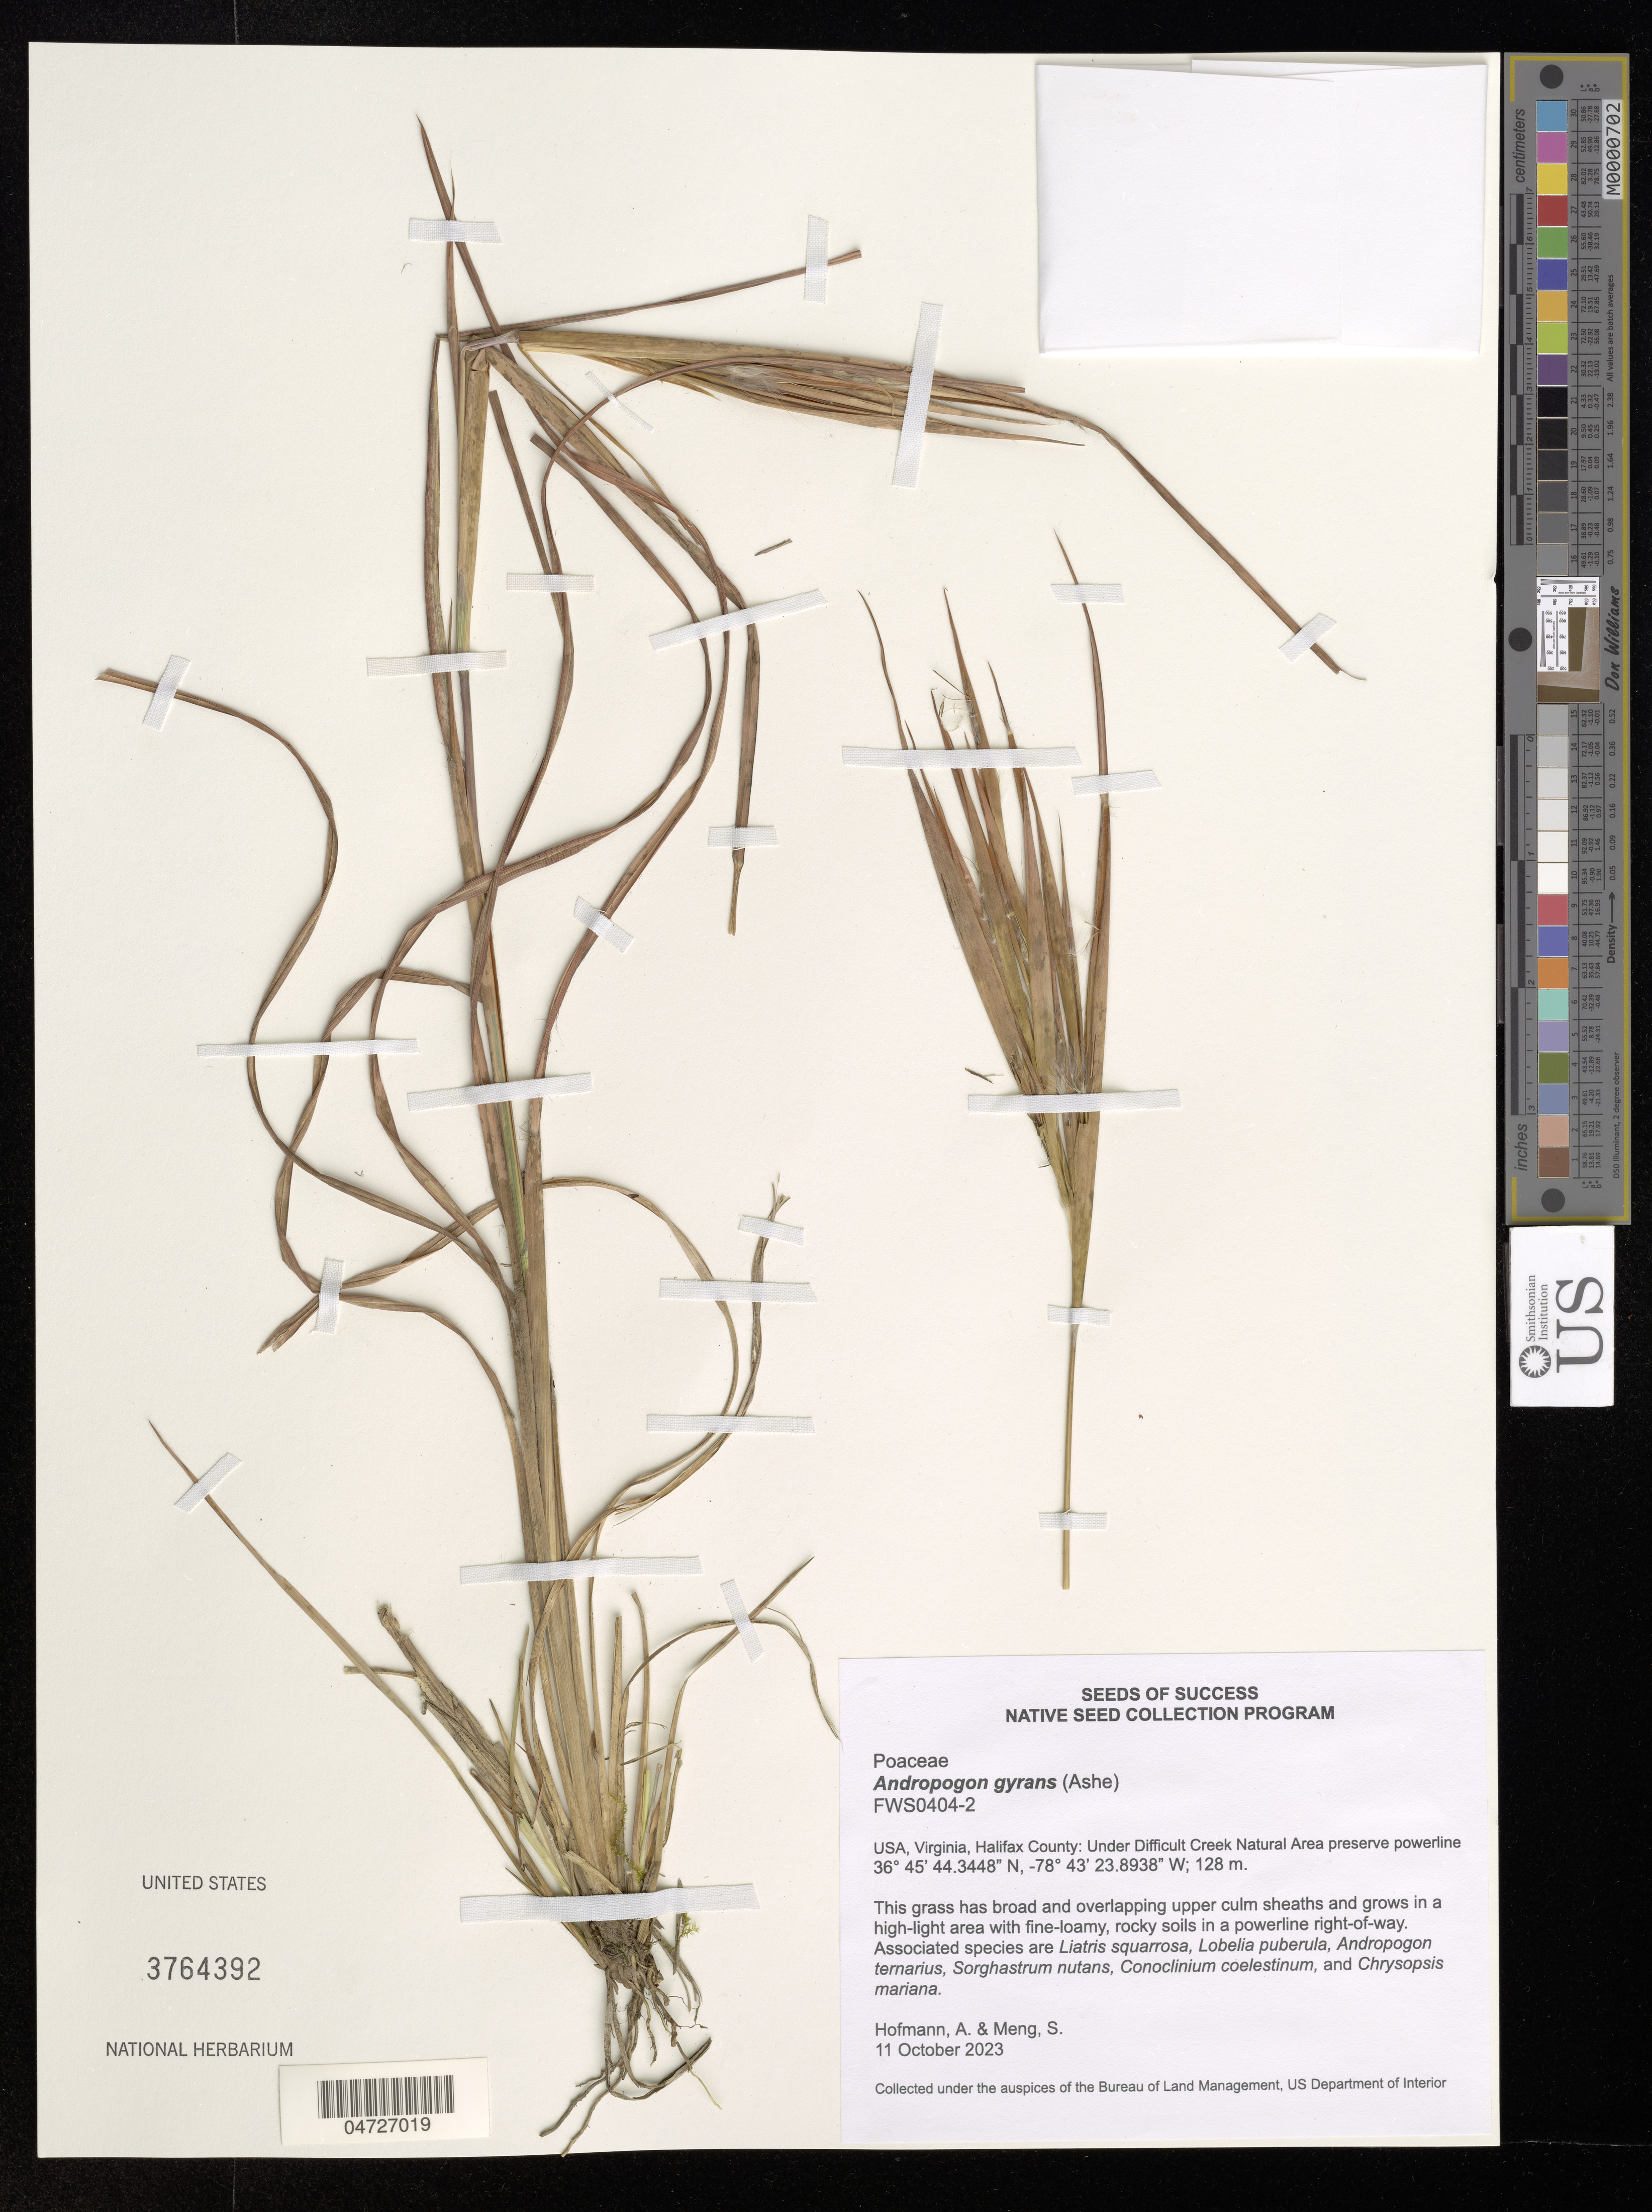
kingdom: Plantae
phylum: Tracheophyta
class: Liliopsida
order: Poales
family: Poaceae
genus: Andropogon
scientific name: Andropogon gyrans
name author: Ashe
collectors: A. Hofmann & S. Meng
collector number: FWS0404-2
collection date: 2023-10-11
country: United States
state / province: Virginia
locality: Halifax County: Under Difficult Creek Natural Area preserve powerline.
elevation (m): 128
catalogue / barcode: US 3764392